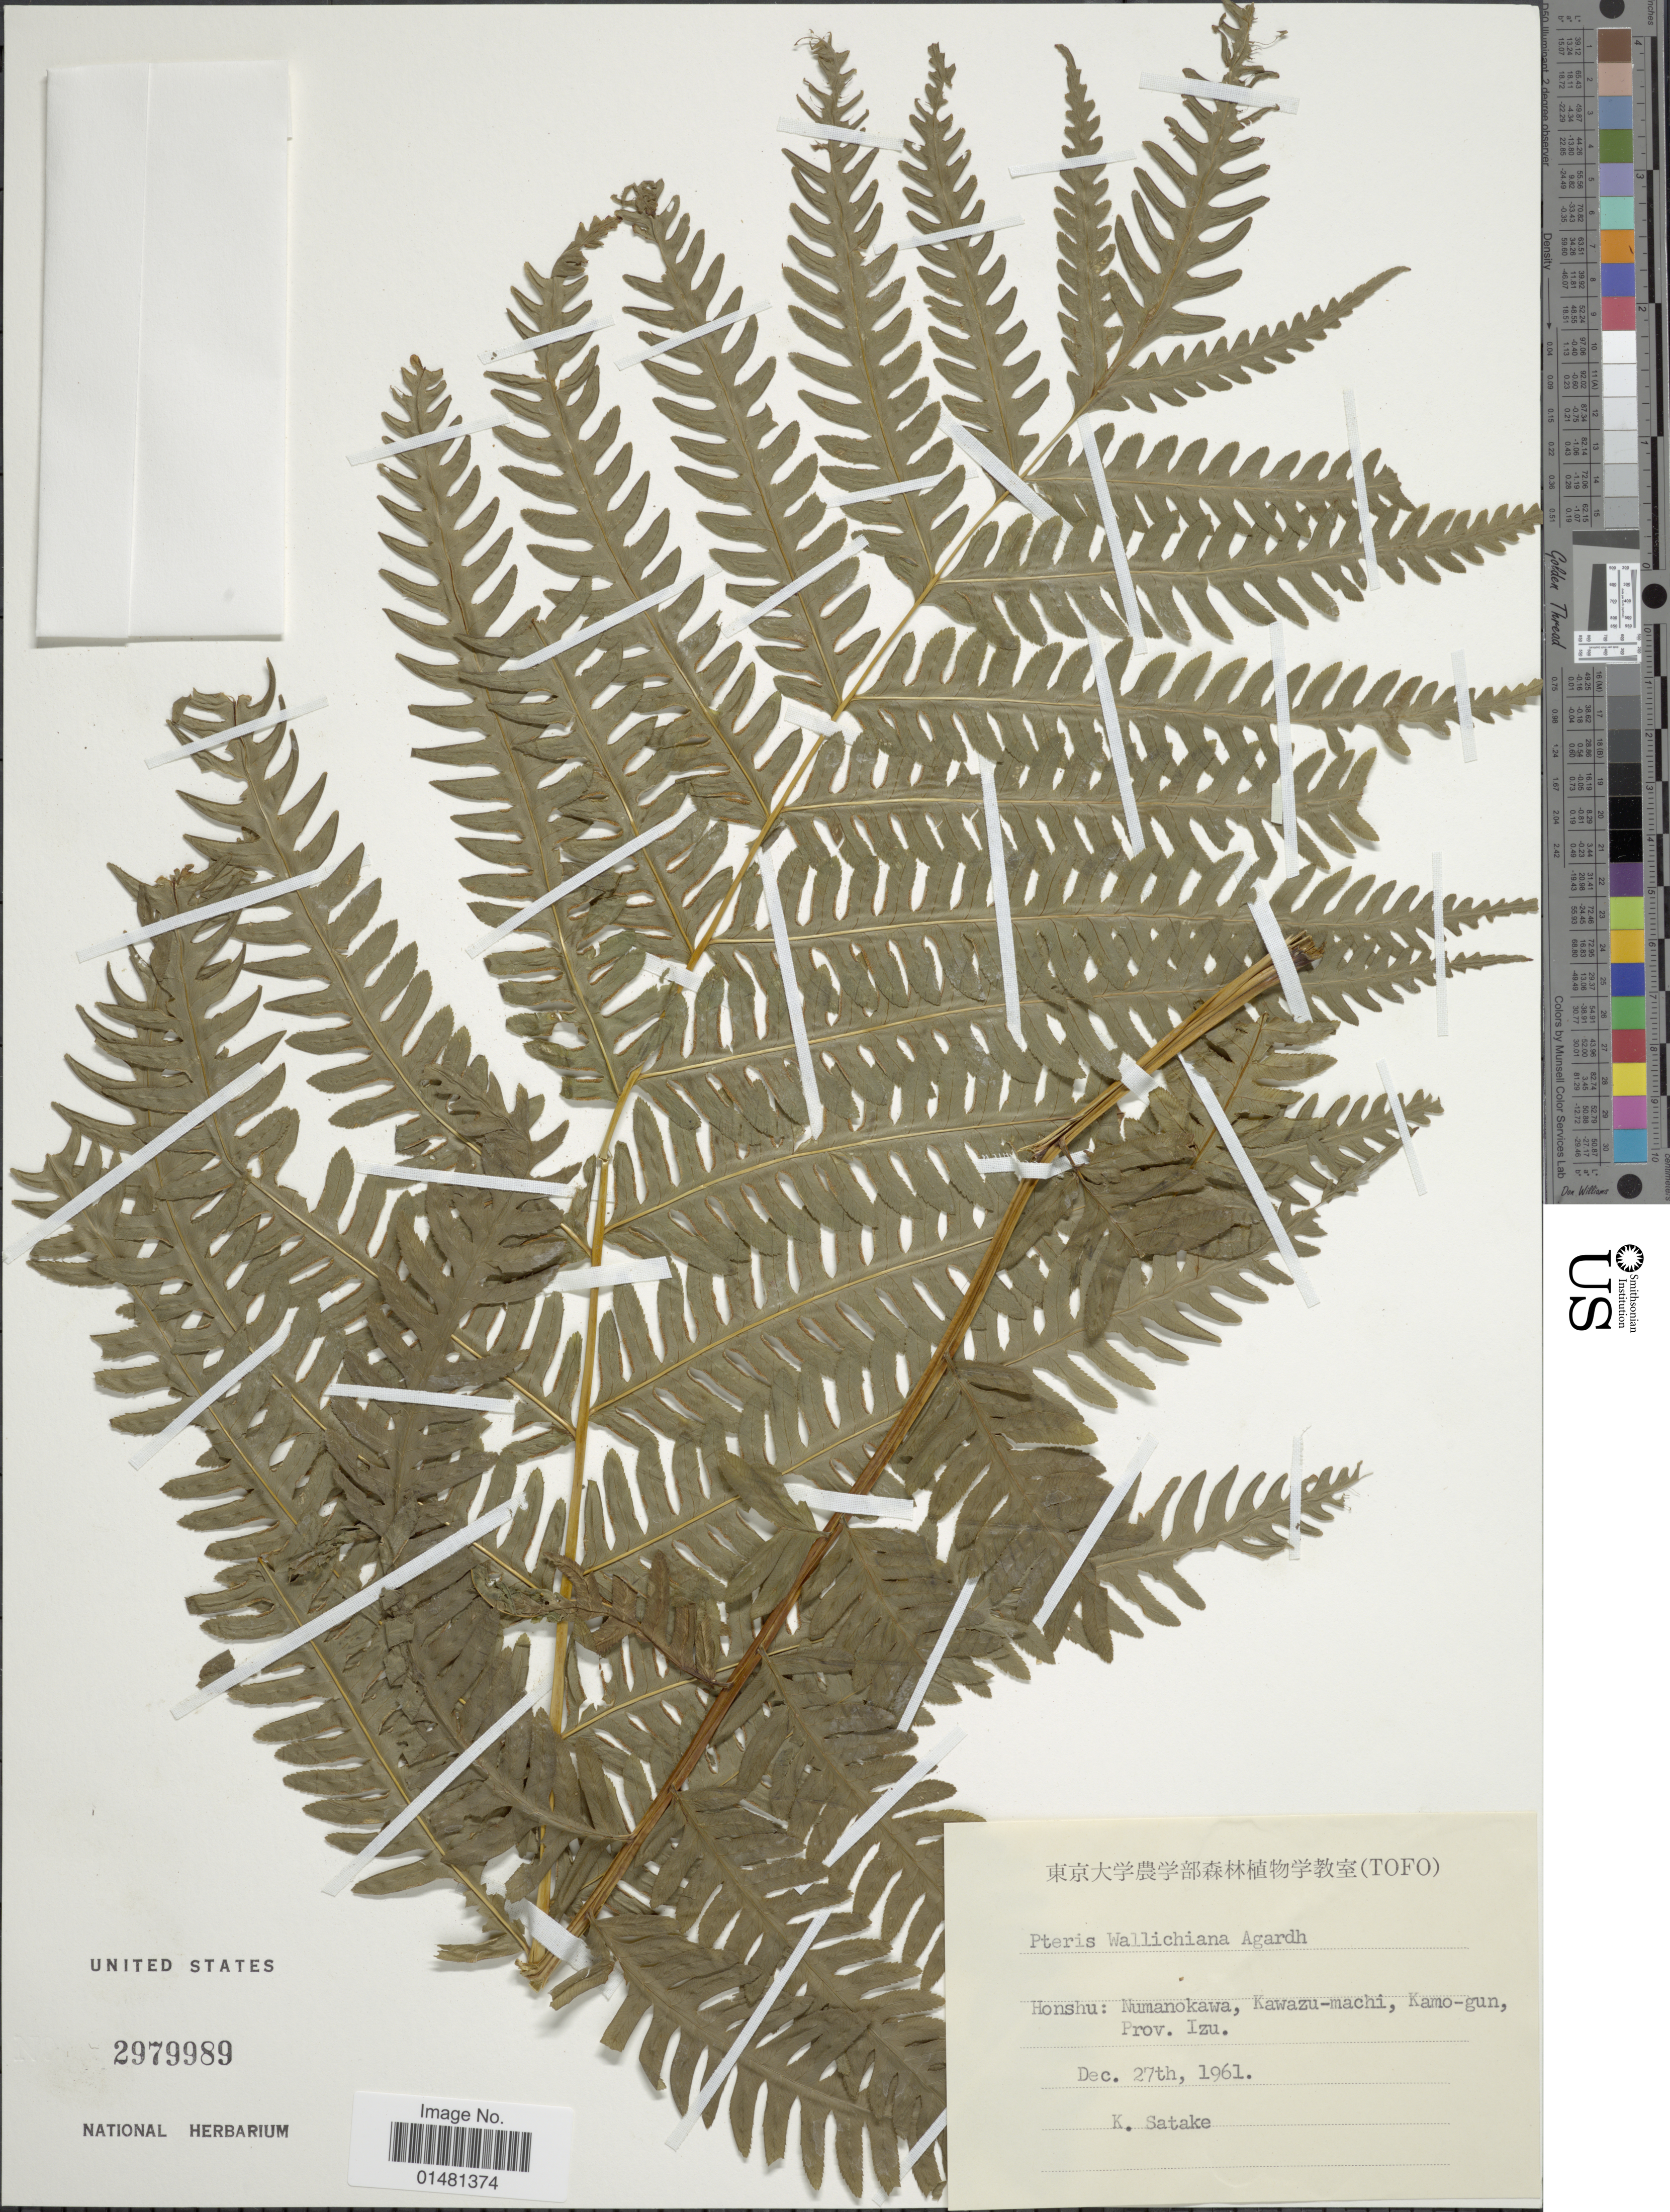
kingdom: Plantae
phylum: Tracheophyta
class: Polypodiopsida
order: Polypodiales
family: Pteridaceae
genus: Pteris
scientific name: Pteris wallichiana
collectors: K. Satake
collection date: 1961-12-27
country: Japan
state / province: Sizuoka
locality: Honshu: Numanokawa, Kawazu-machi, Kamo-gun, prov. Izu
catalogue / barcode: US 2979989